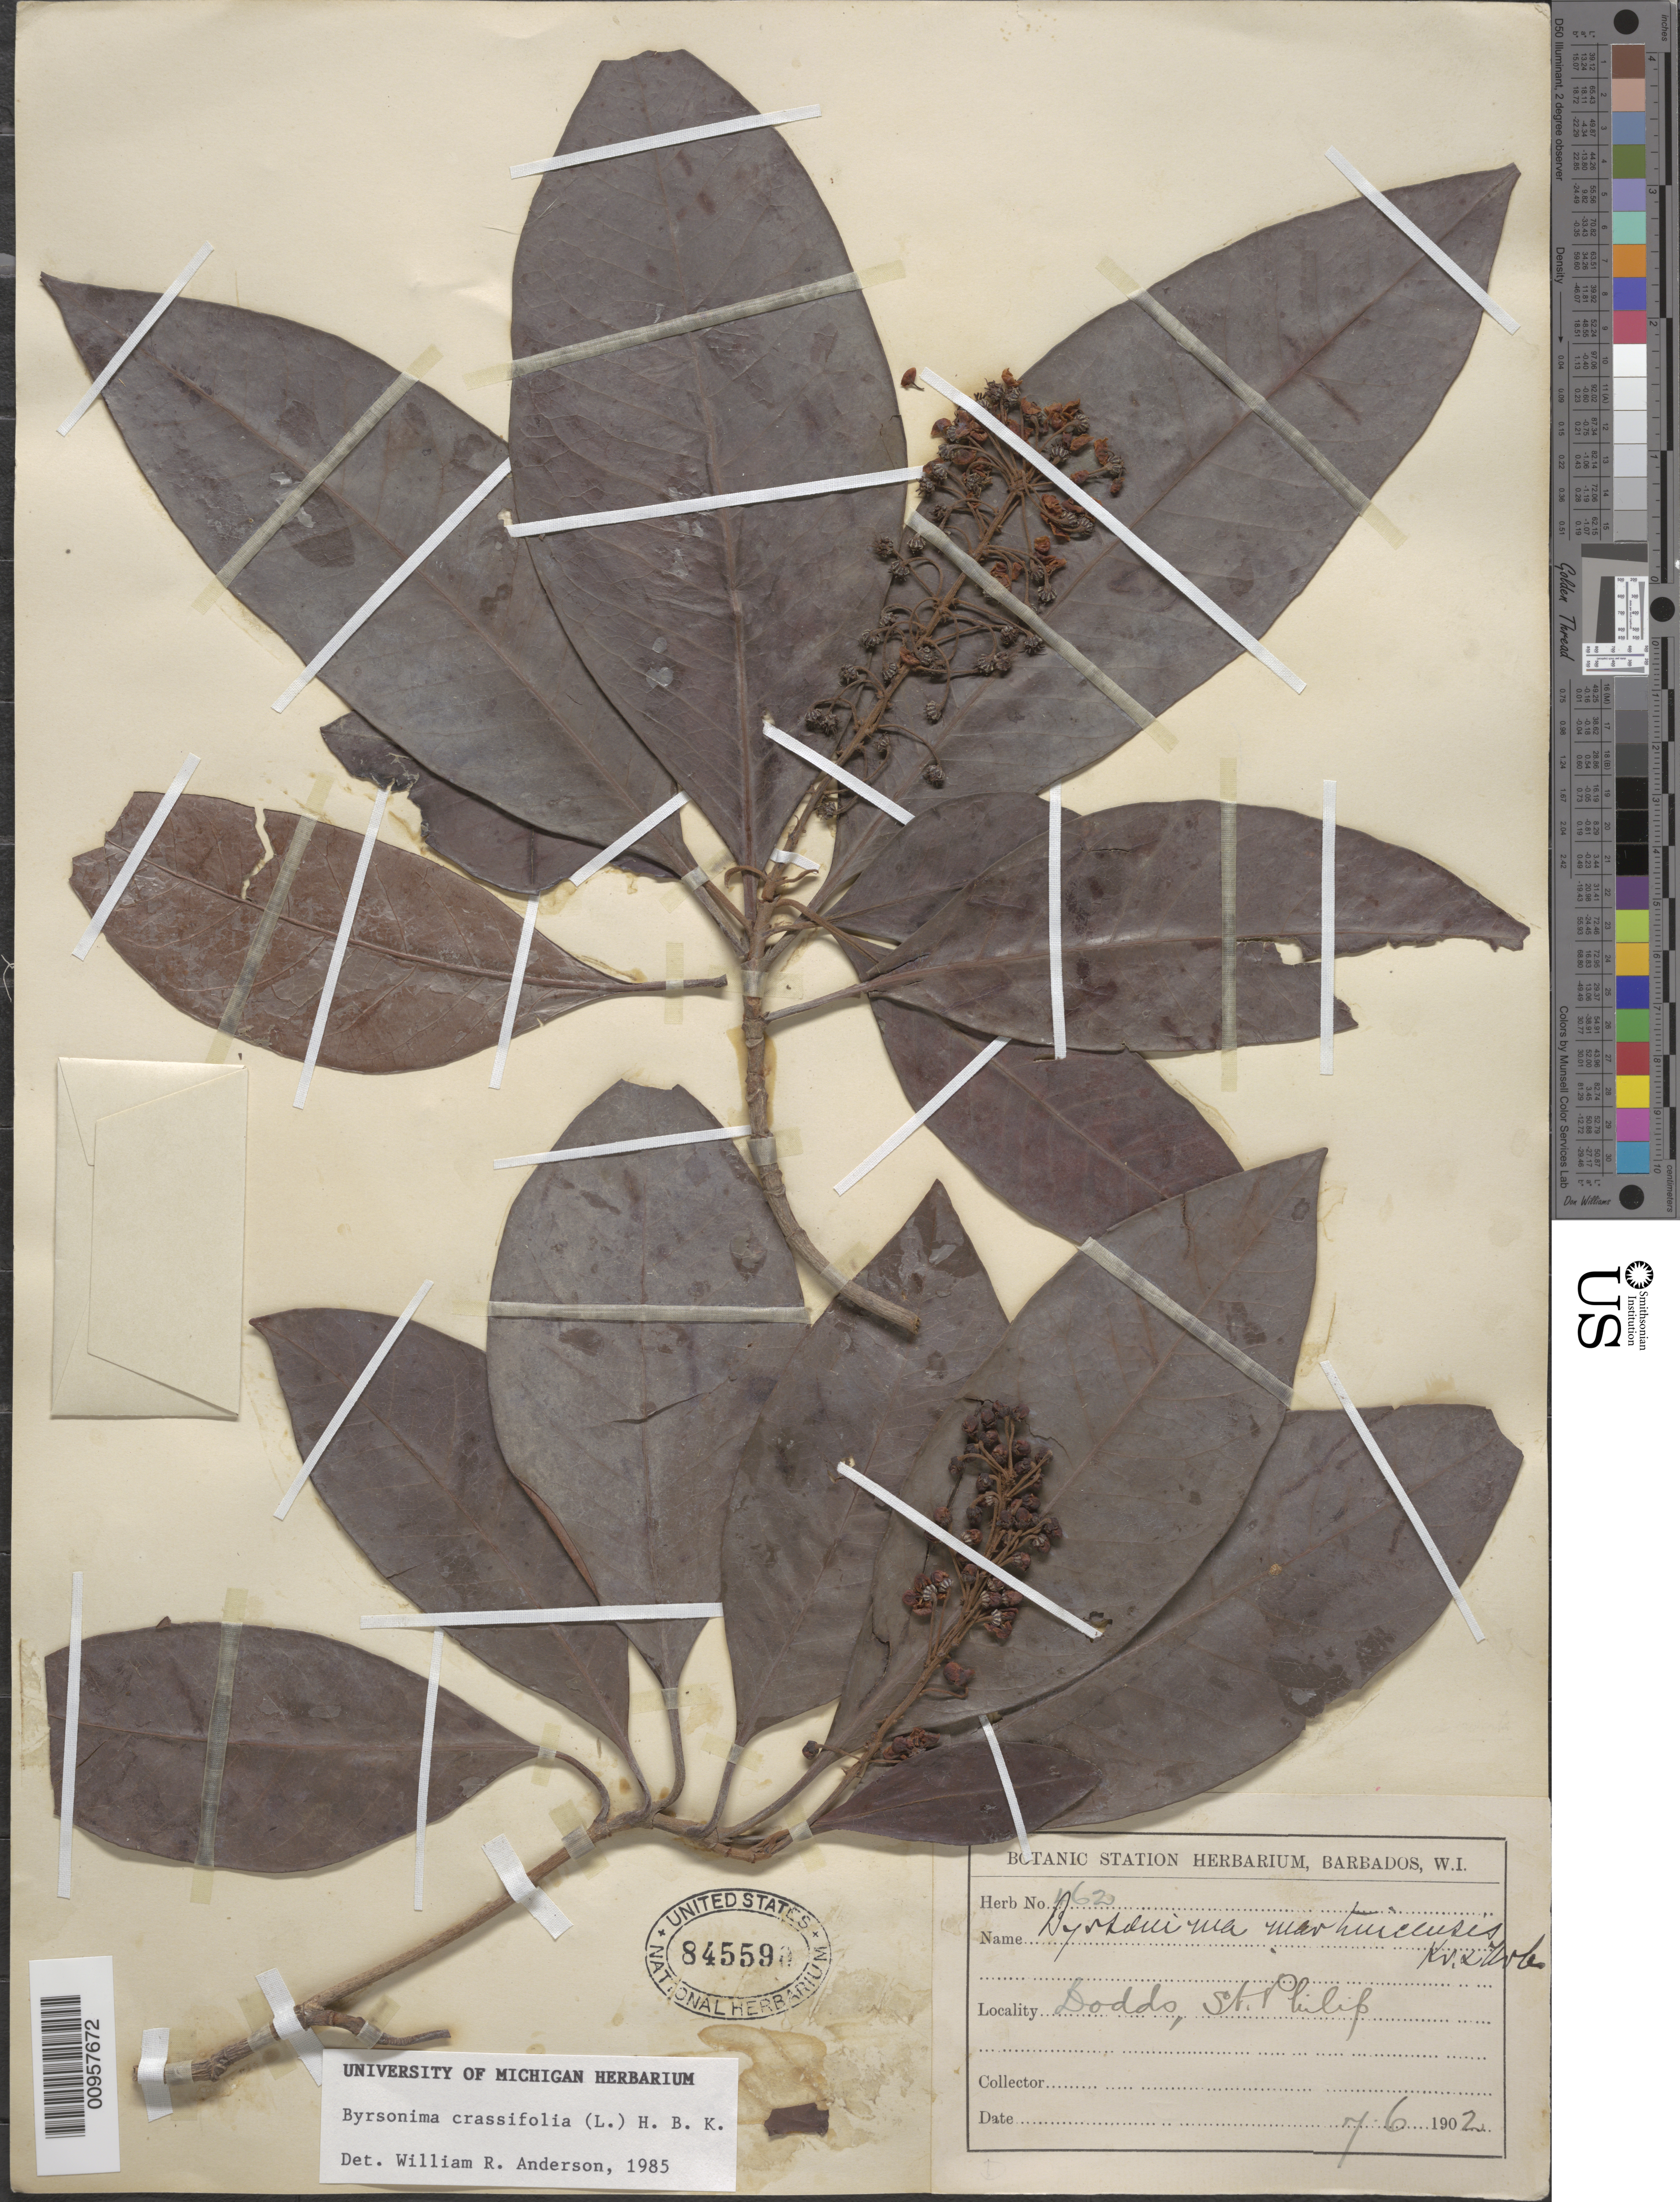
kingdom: Plantae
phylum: Tracheophyta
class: Magnoliopsida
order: Malpighiales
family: Malpighiaceae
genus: Byrsonima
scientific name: Byrsonima crassifolia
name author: (L.) Kunth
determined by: Anderson, W. R., (MICH), University of Michigan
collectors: ex herb. Bot. Sta. Barbados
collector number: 462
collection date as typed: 07 Jun 1902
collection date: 1902-06-07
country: Barbados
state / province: Saint Philip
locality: Dodds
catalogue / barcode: US 845590